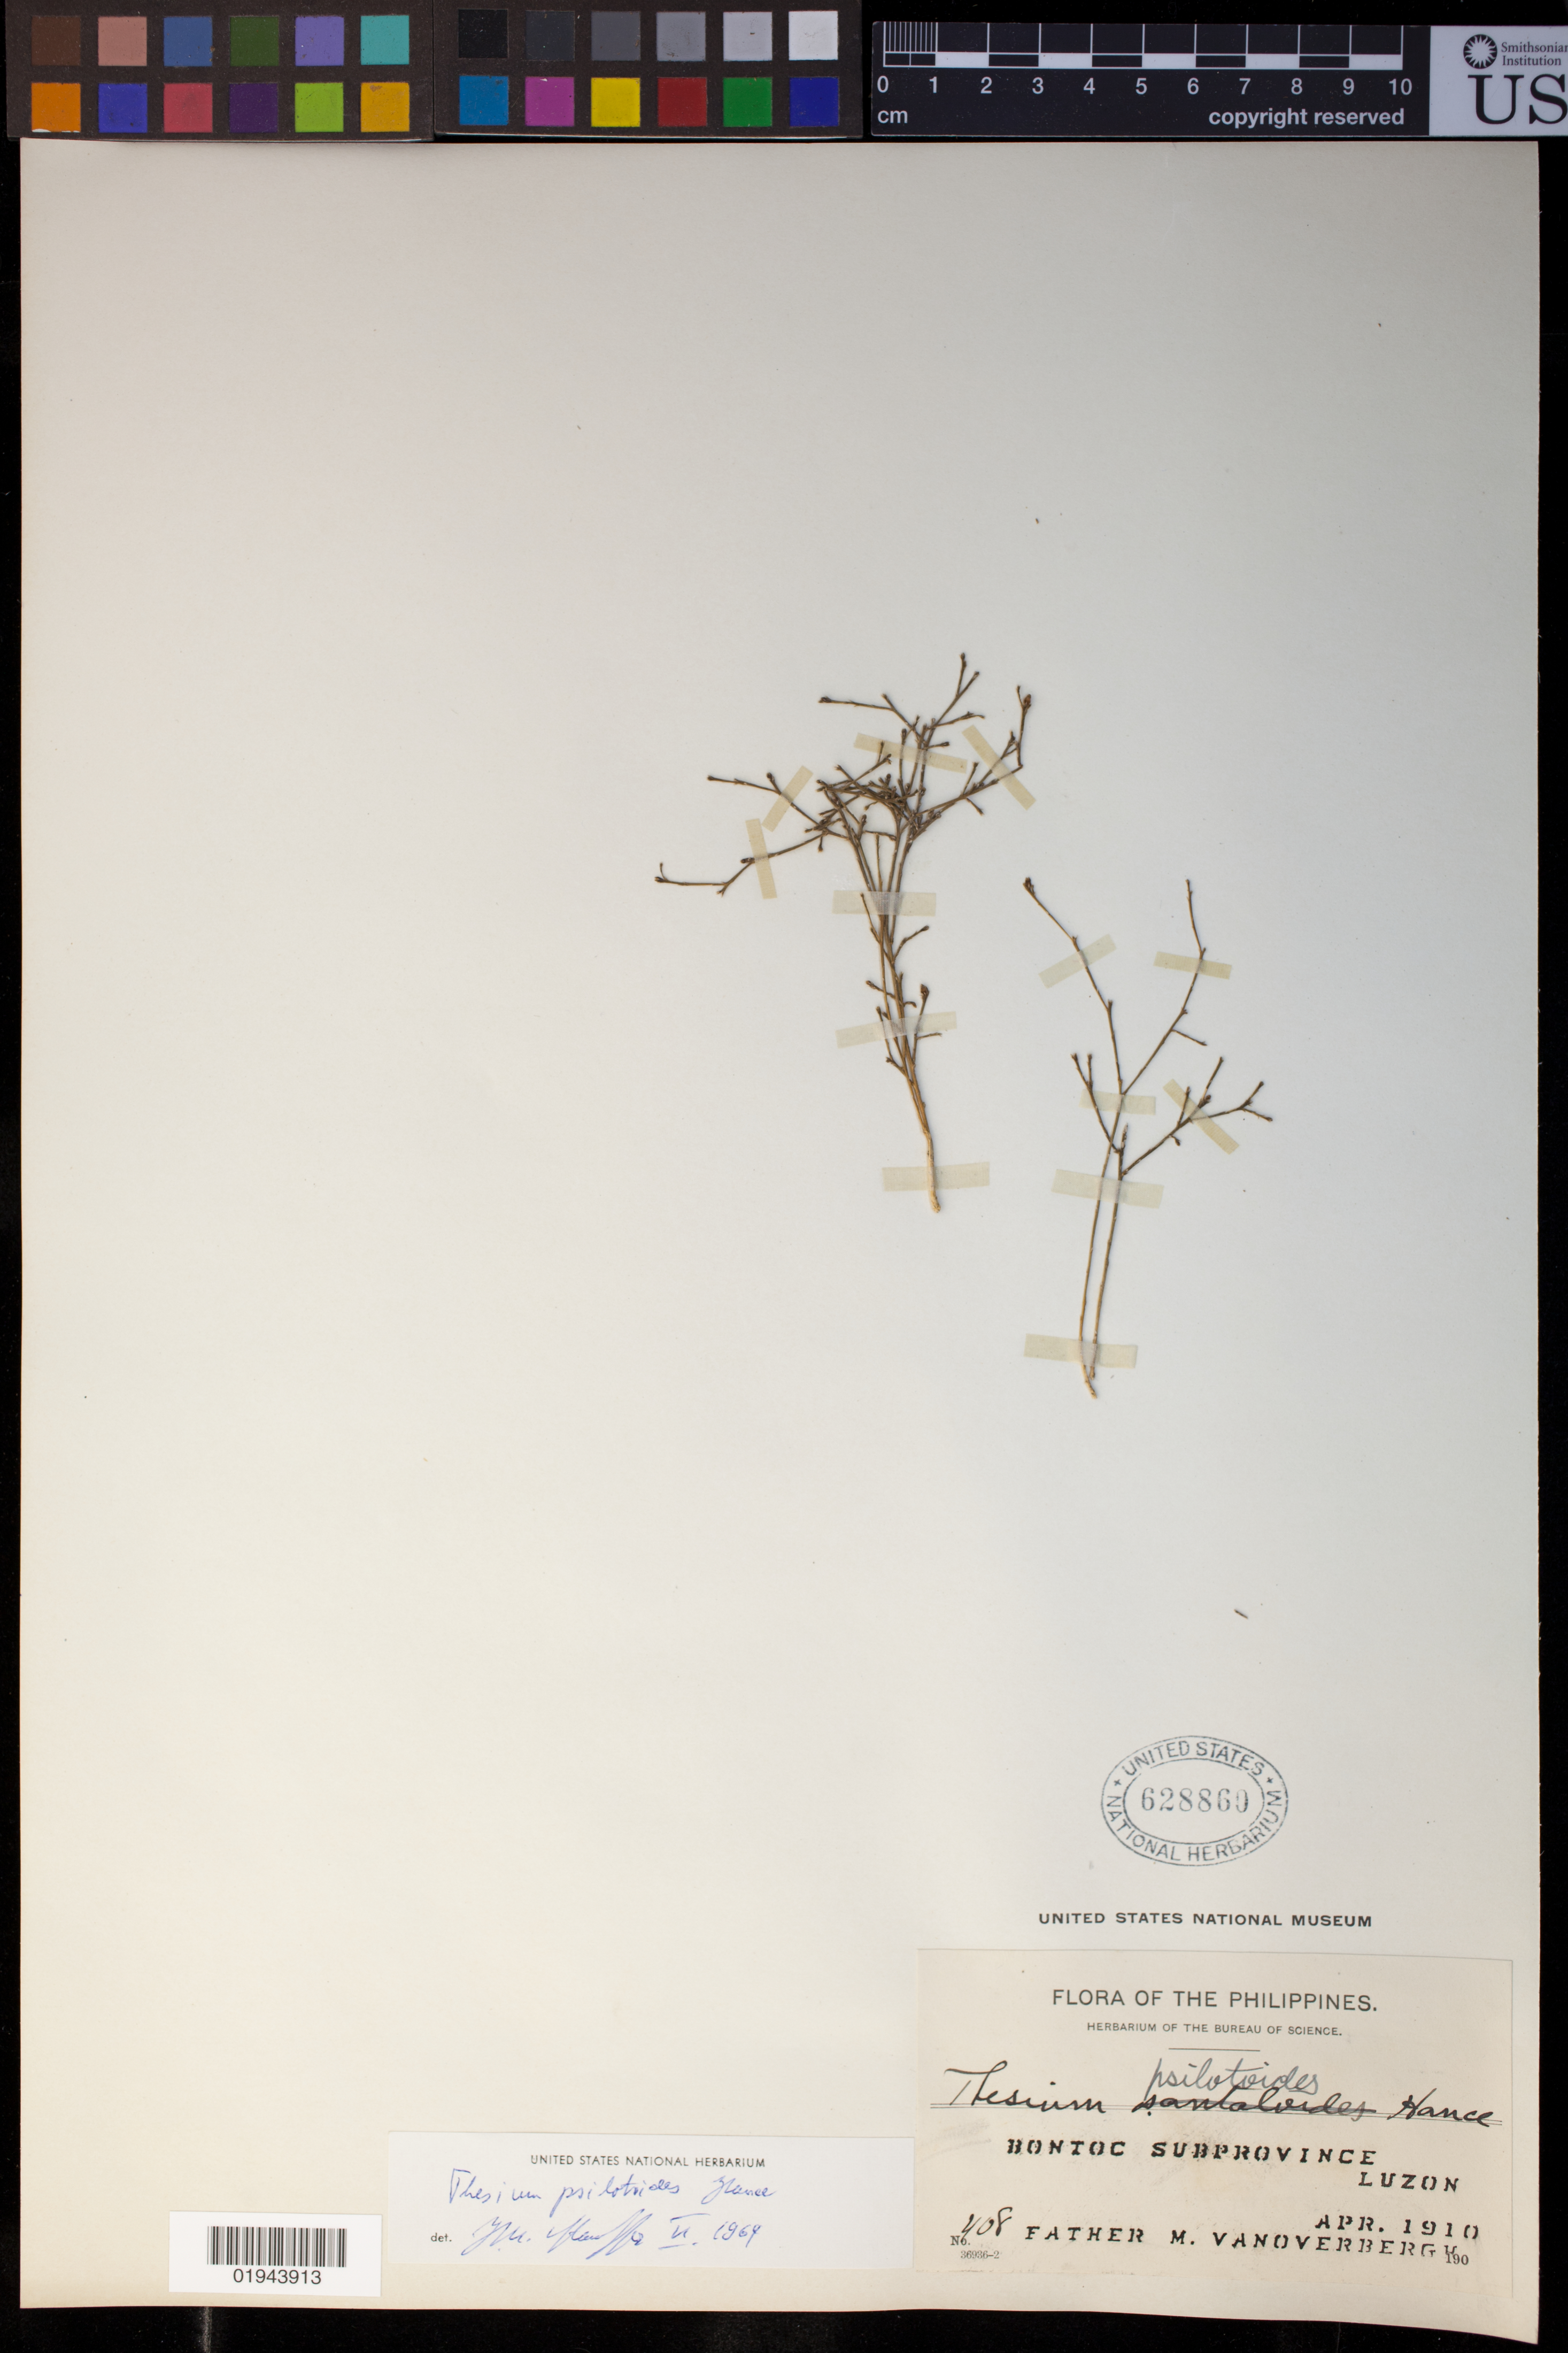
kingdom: Plantae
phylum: Tracheophyta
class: Magnoliopsida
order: Santalales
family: Thesiaceae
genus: Thesium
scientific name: Thesium psilotoides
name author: Hance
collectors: M. Vanoverbergh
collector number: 408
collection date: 1910-04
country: Philippines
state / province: Cordillera (Administrative Region)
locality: Bontoc Subprovince Luzon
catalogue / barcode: US 628860